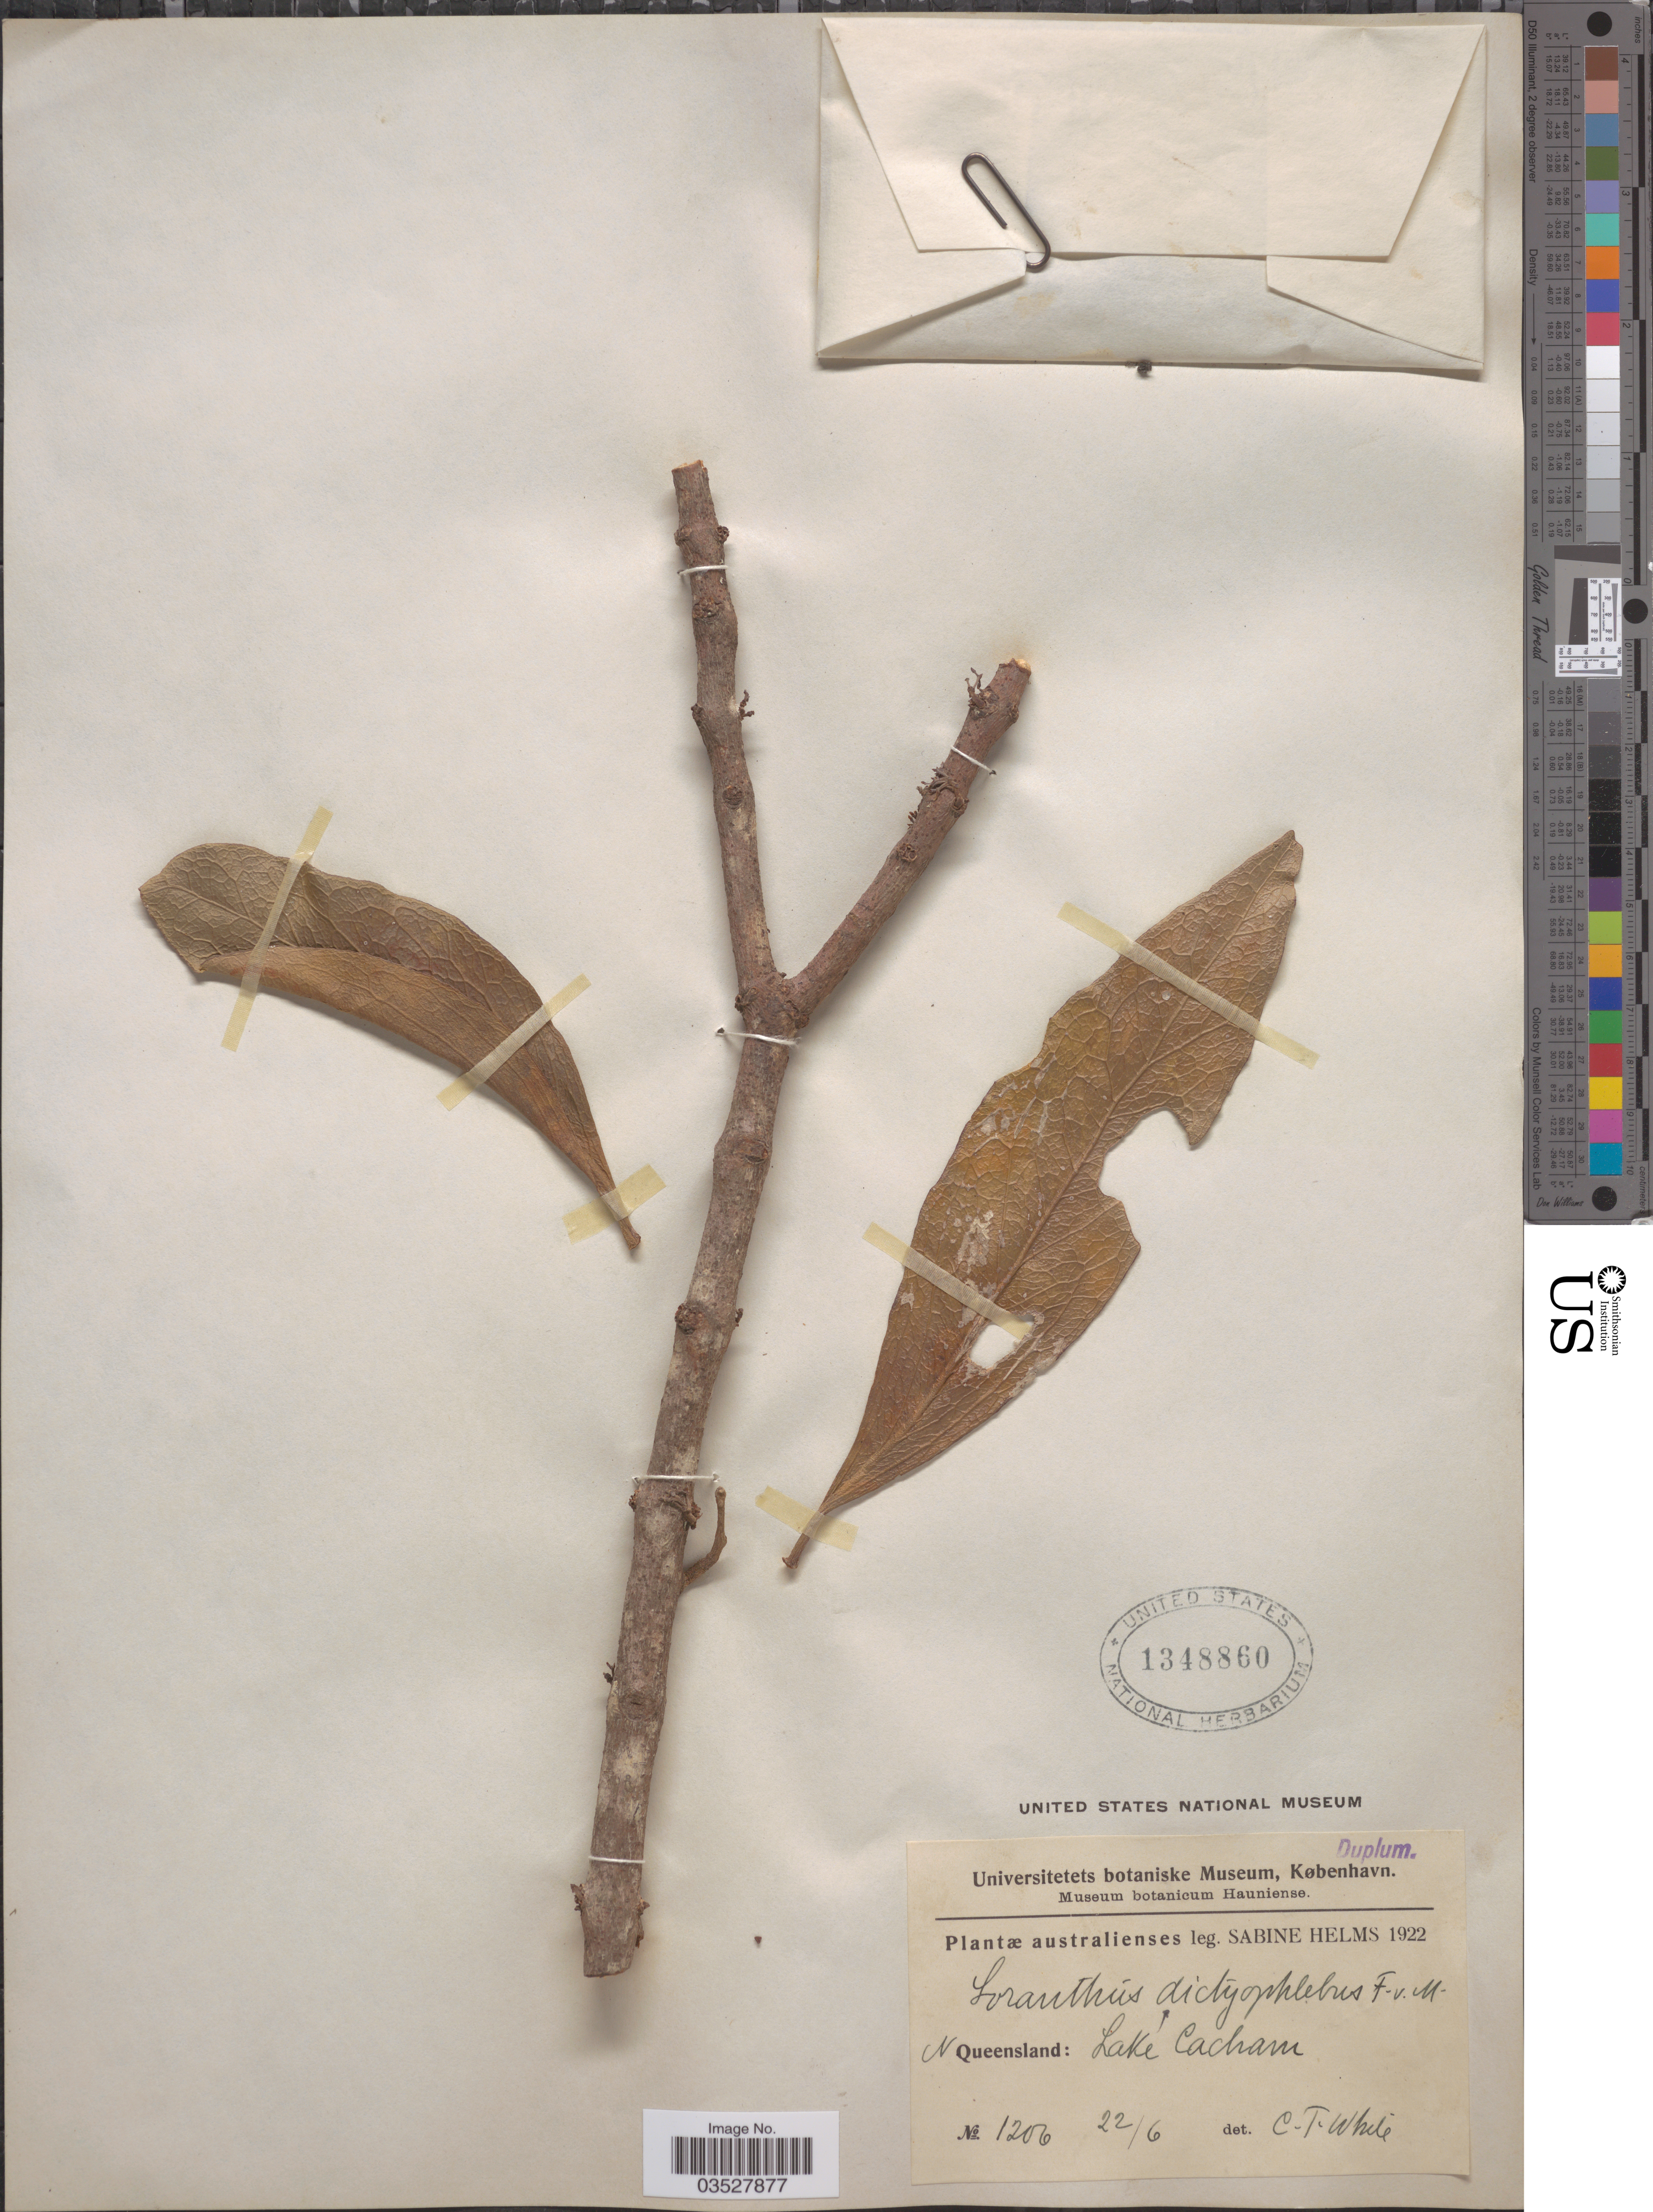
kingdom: Plantae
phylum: Tracheophyta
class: Magnoliopsida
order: Santalales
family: Loranthaceae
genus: Amylotheca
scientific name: Amylotheca dictyophleba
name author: (F. Muell.) Tiegh.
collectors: S. Helms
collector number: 1206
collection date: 1922-06-22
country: Australia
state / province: Queensland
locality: N Queensland: Lake Cacham.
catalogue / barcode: US 1348860